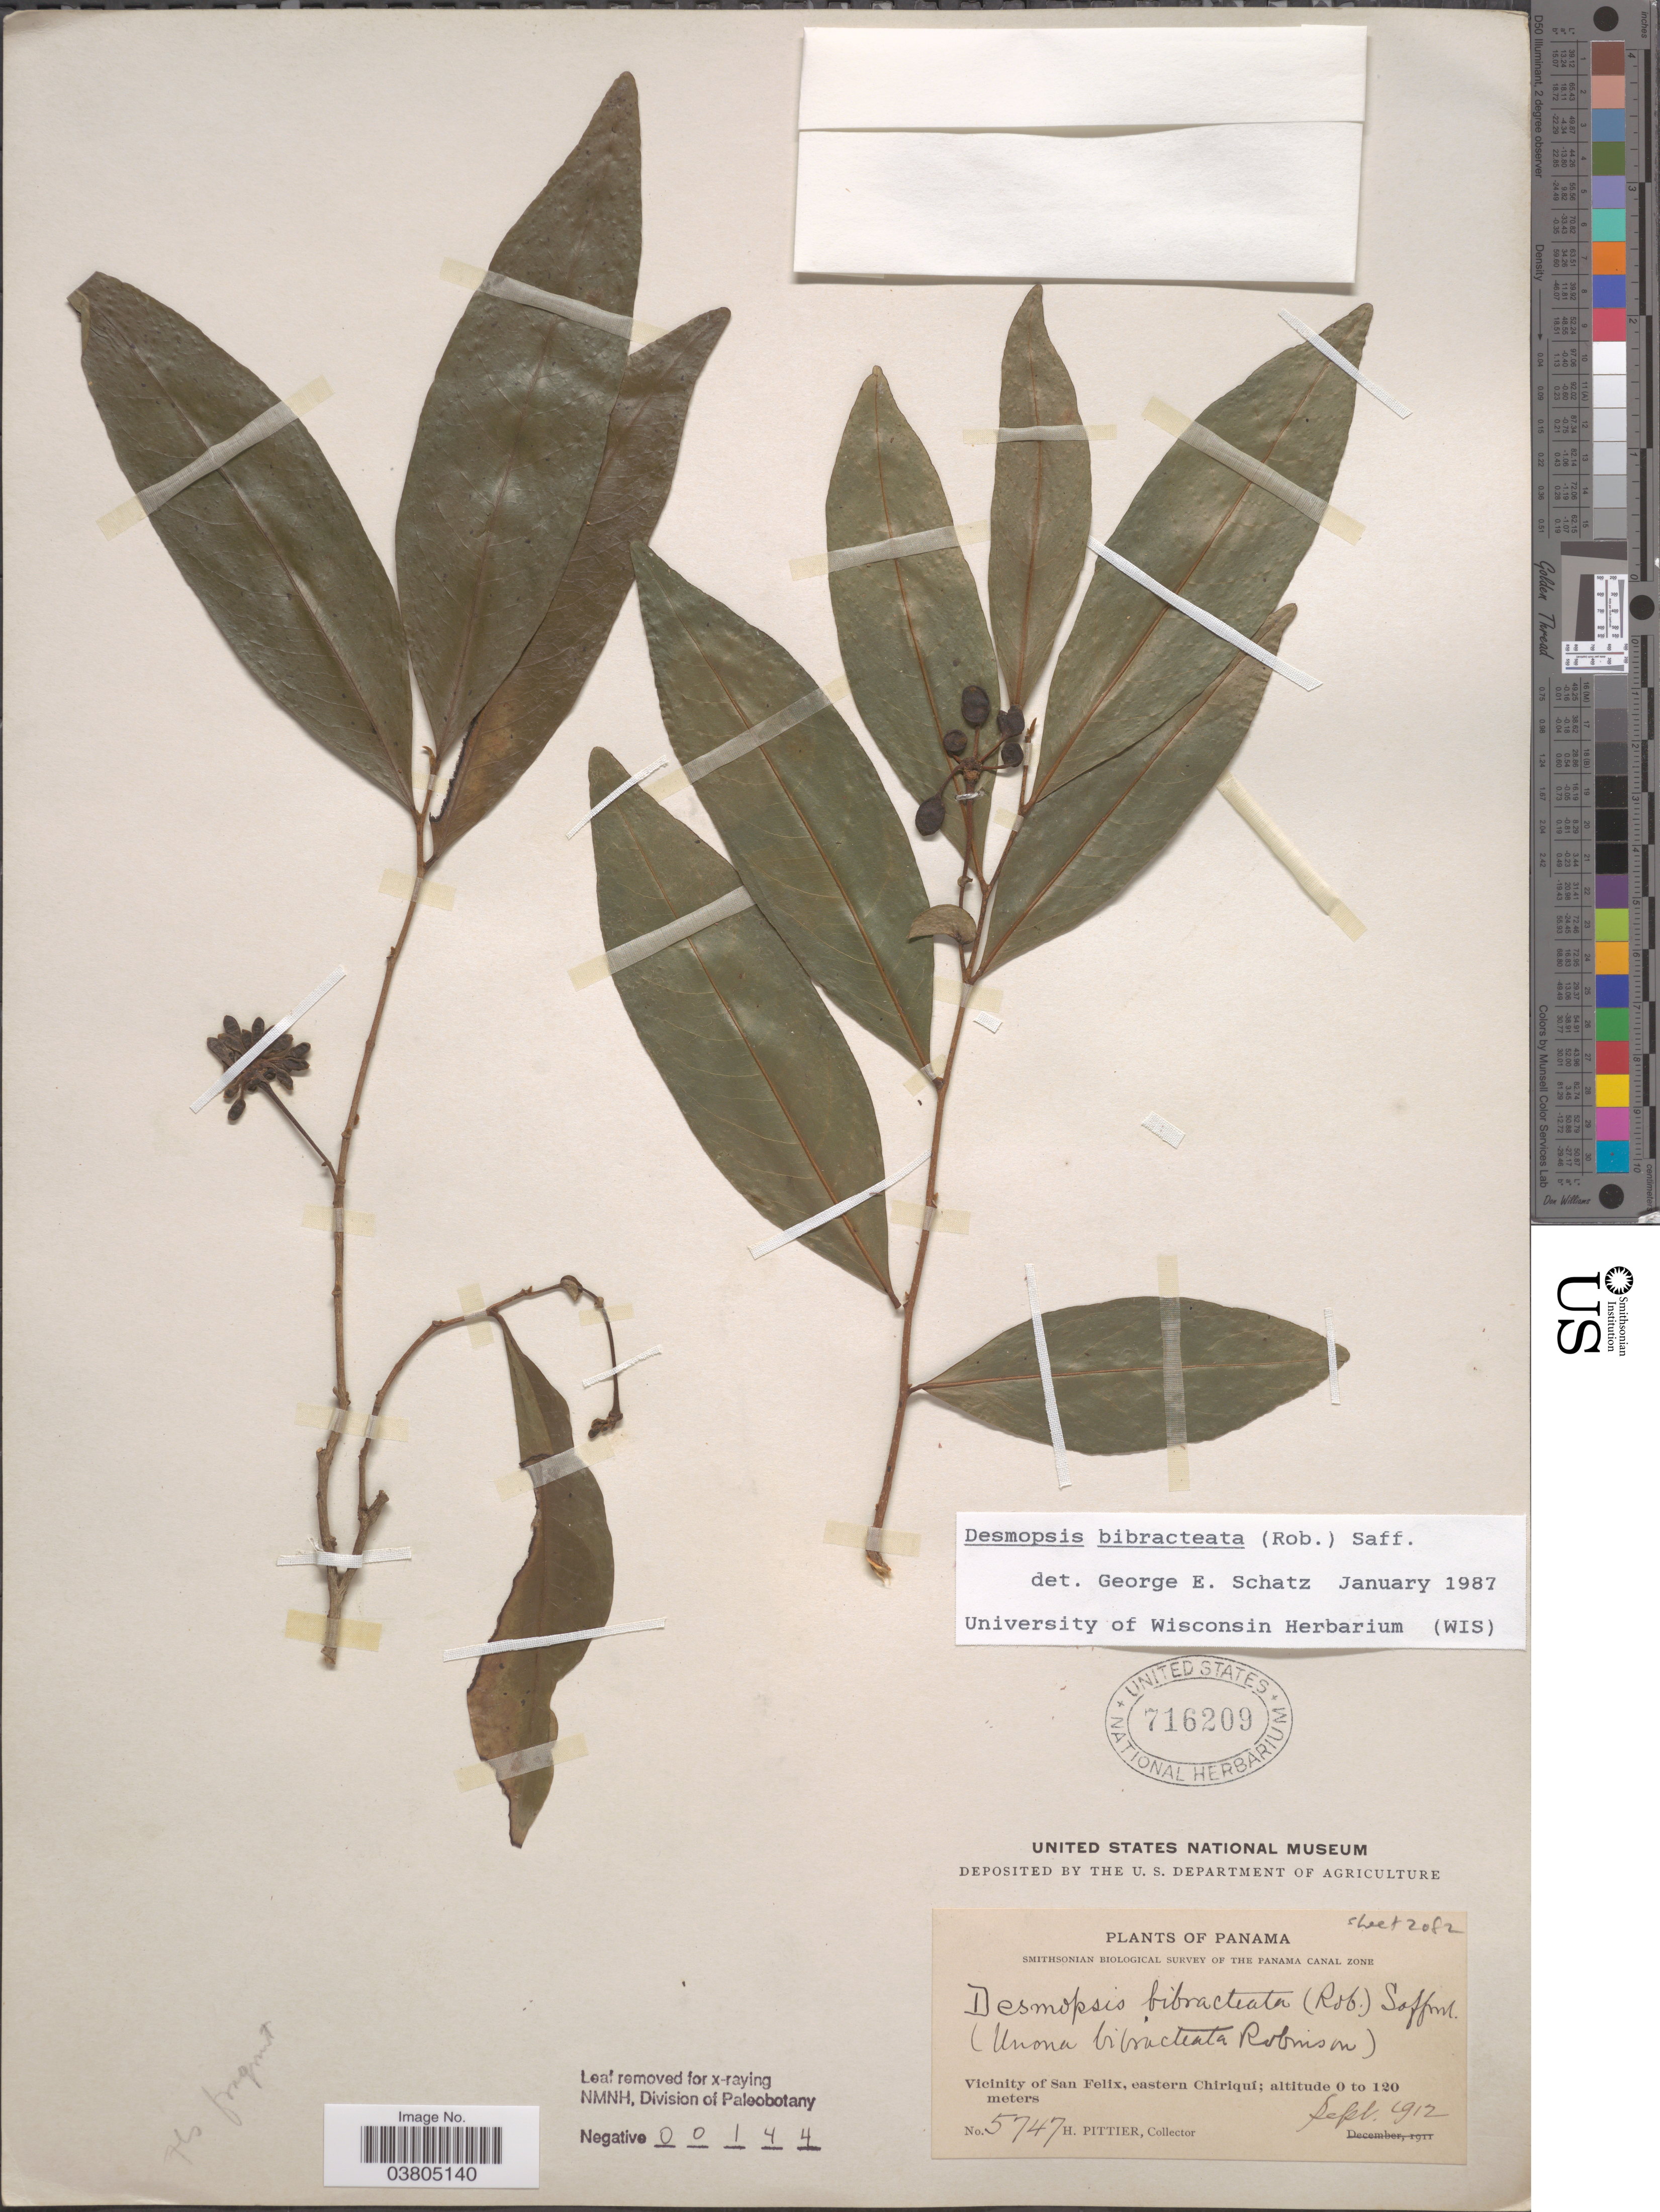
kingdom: Plantae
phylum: Tracheophyta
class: Magnoliopsida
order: Magnoliales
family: Annonaceae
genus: Desmopsis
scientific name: Desmopsis bibracteata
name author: (B.L. Rob.) Saff.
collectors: H. F. Pittier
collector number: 5747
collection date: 1912-09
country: Panama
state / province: Chiriqui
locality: Vicinity of San Felix, eastern Chiriquí.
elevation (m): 0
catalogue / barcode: US 716209